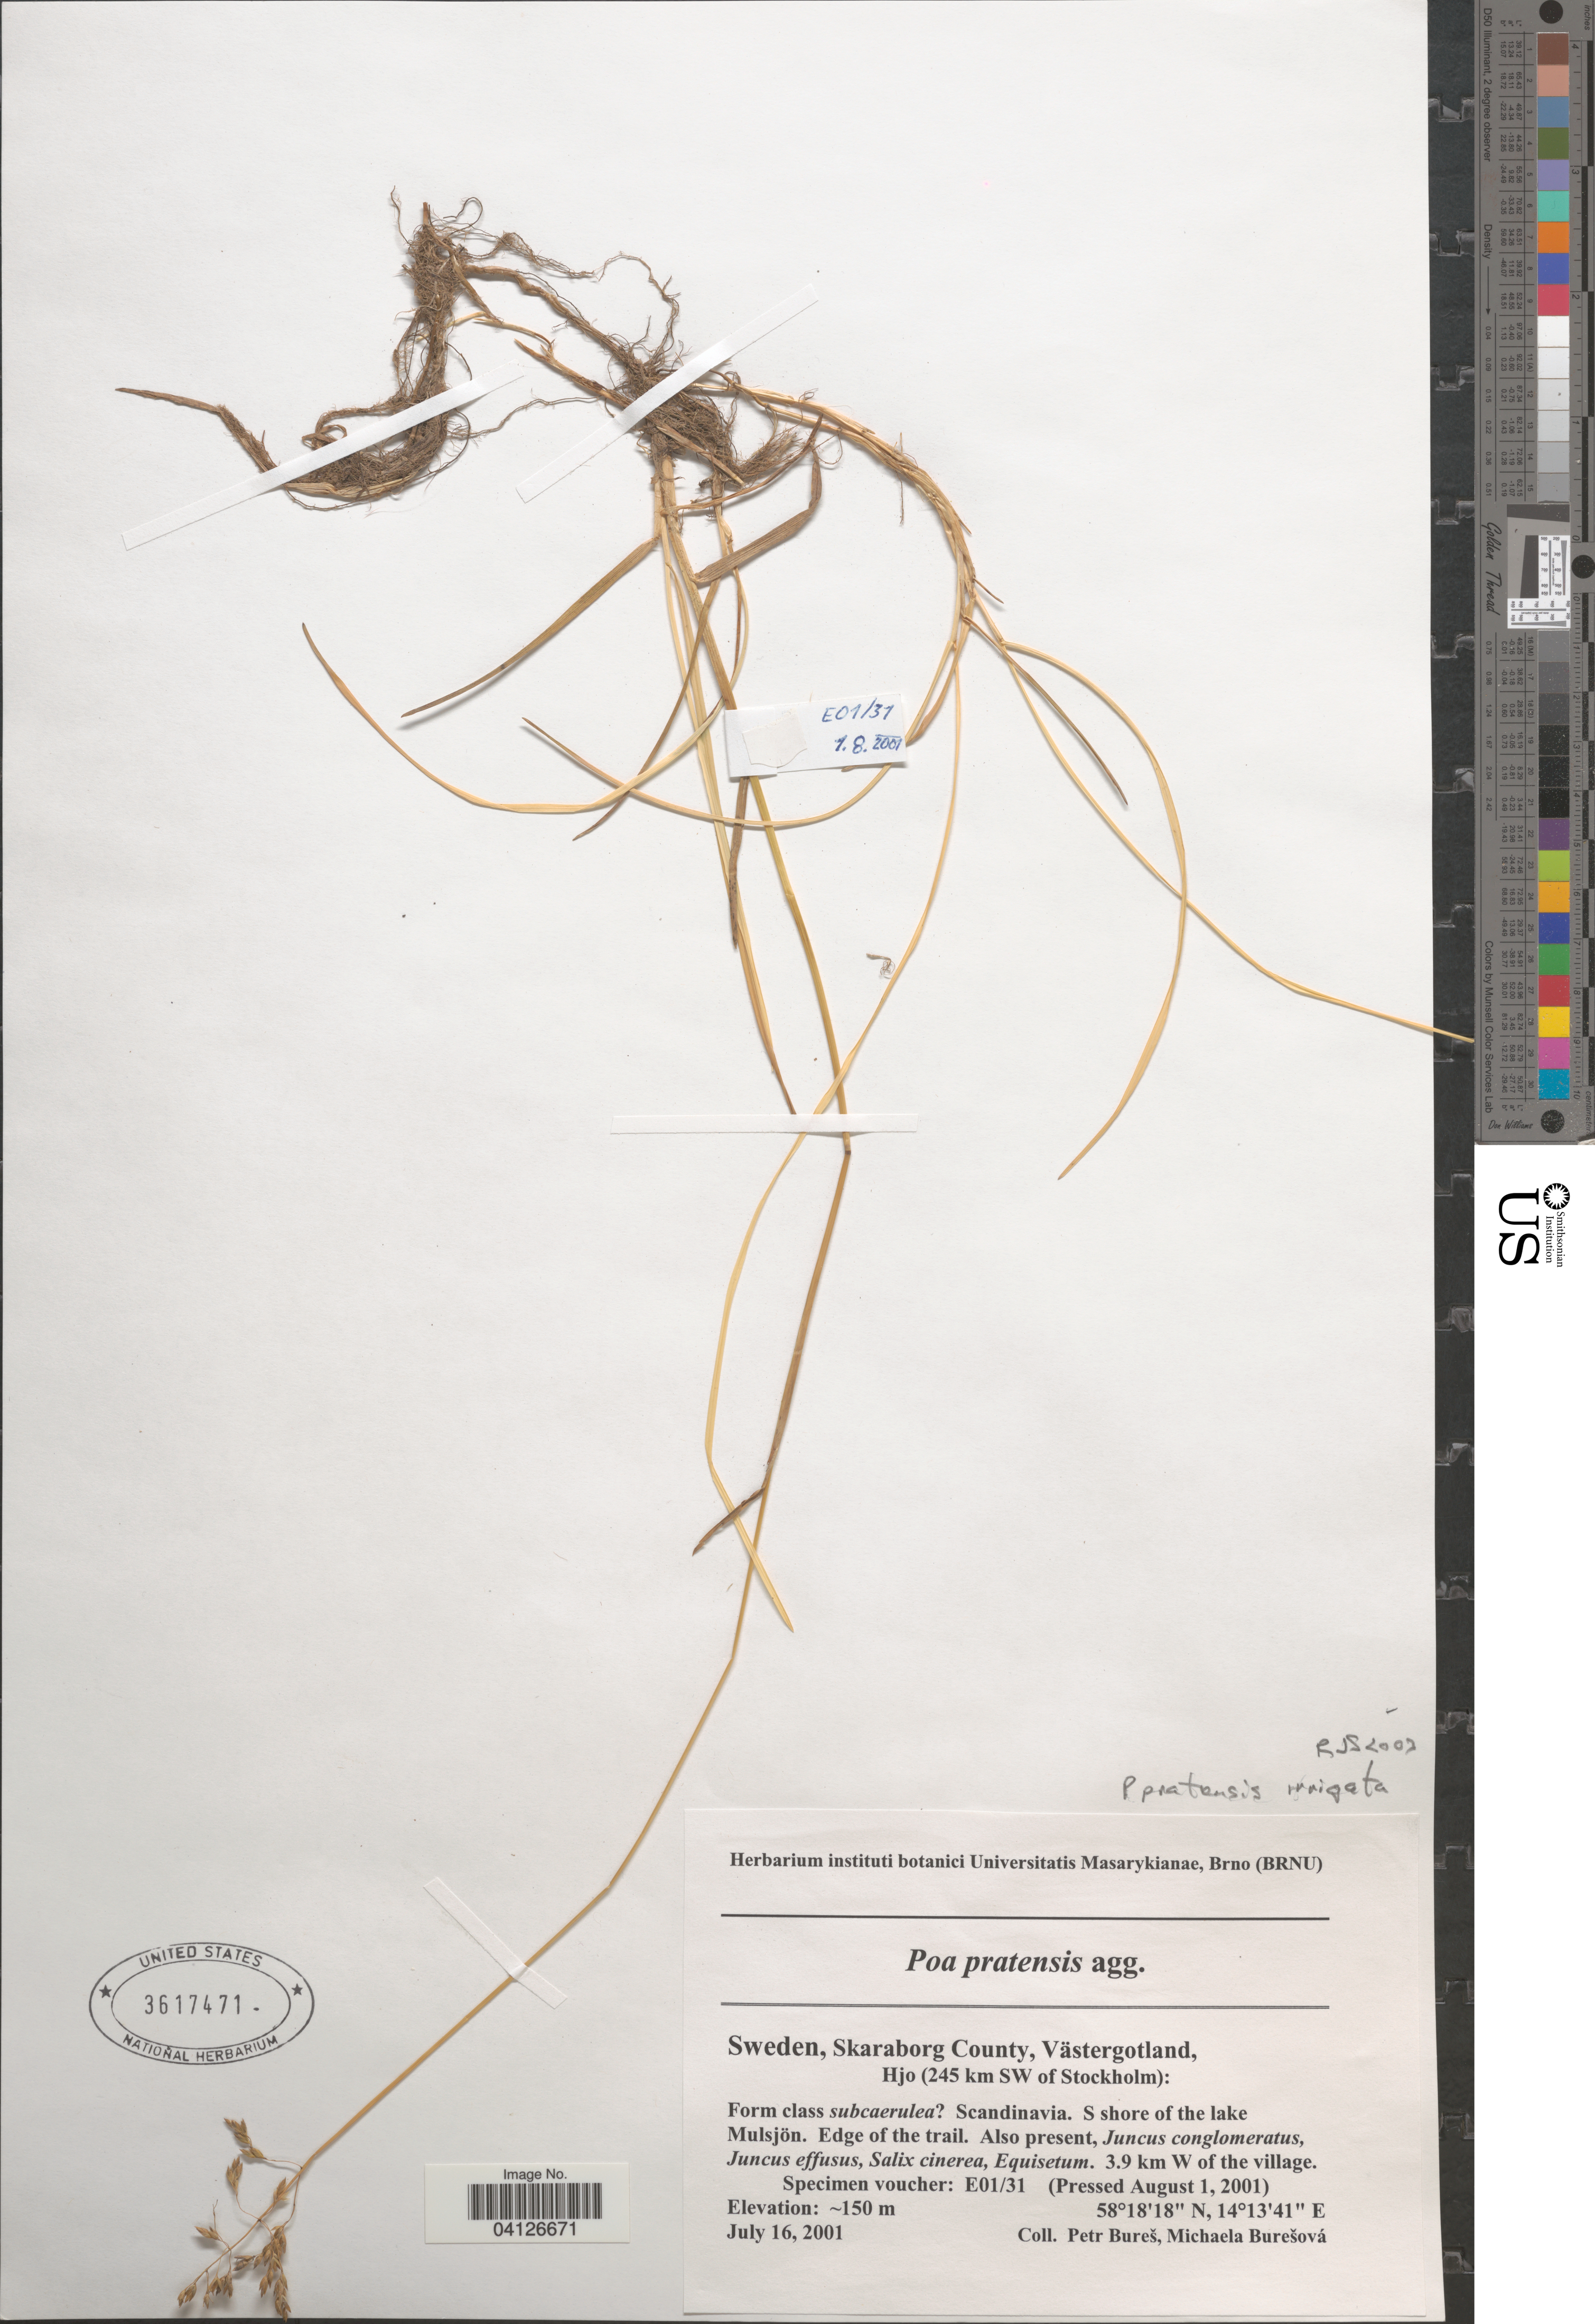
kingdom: Plantae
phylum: Tracheophyta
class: Liliopsida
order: Poales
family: Poaceae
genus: Poa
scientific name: Poa pratensis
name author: L.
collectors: P. Bures & M. Burešová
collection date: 2001-07-16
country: Sweden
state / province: Stockholm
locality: Skaraborg County, Västergotland, Hjo (245 km SW of Stockholm). 3.9 km W of the village.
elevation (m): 150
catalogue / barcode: US 3617471